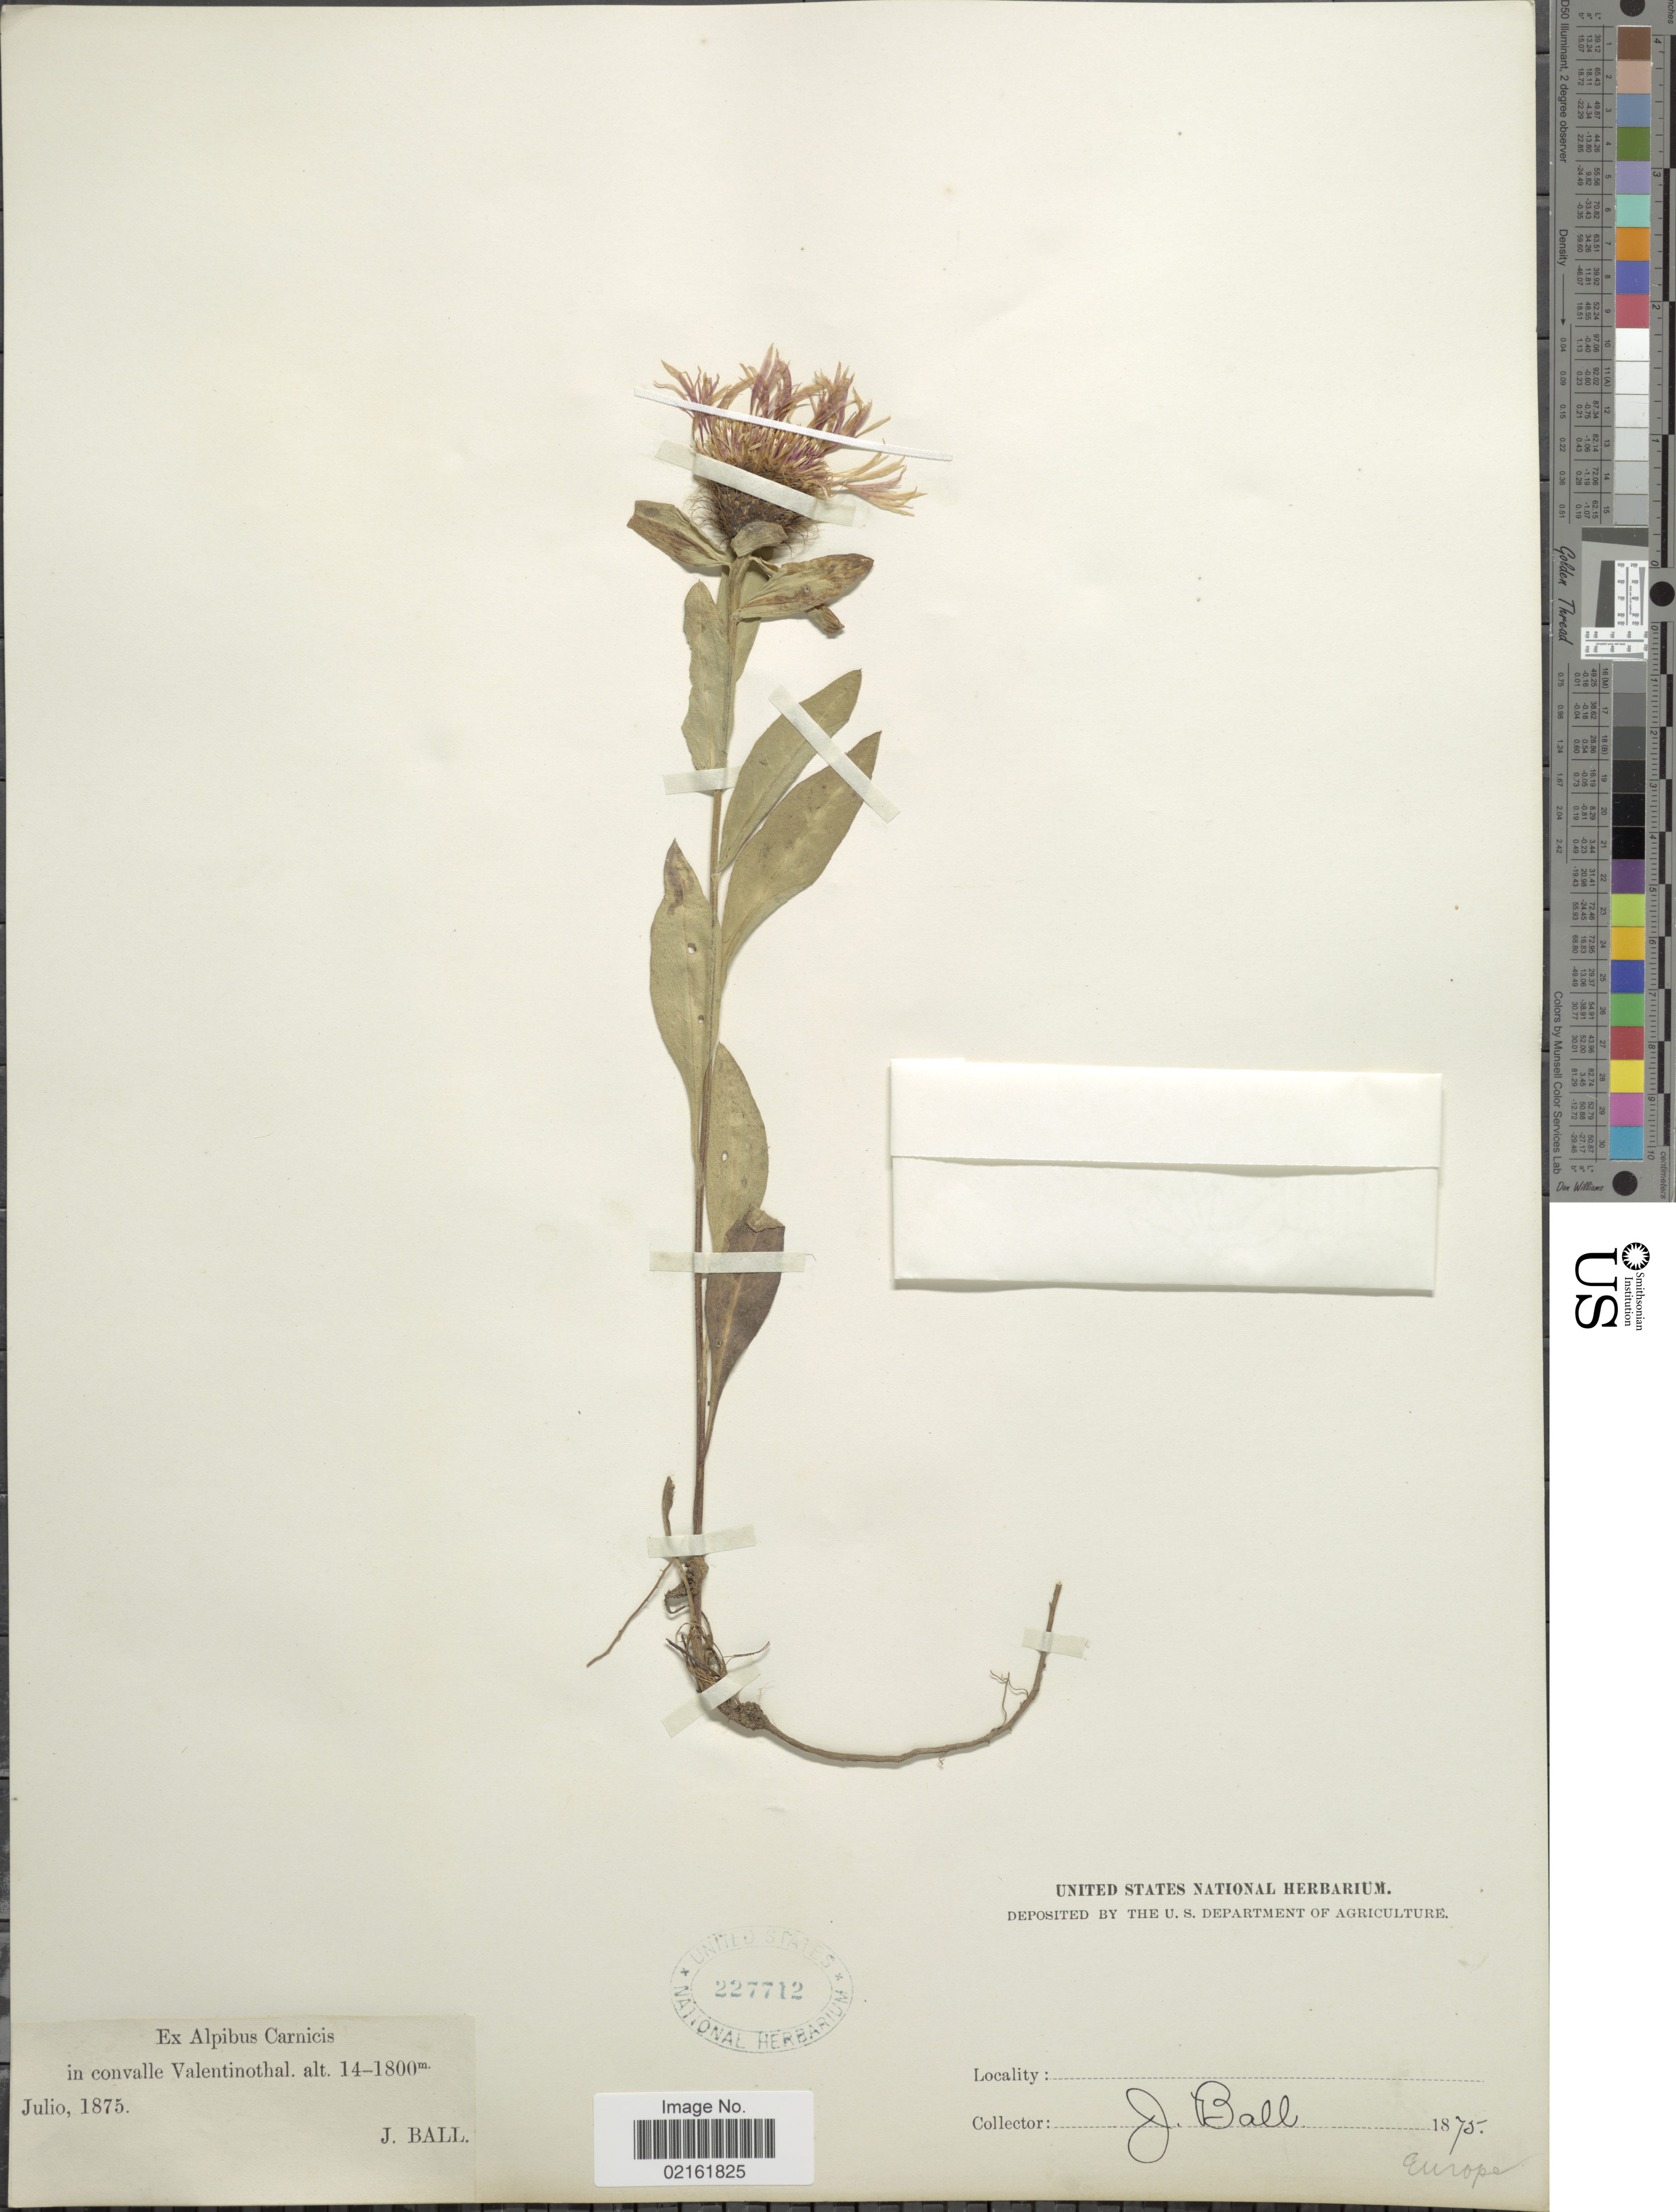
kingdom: Plantae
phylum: Tracheophyta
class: Magnoliopsida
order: Asterales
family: Asteraceae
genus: Centaurea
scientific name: Centaurea sp.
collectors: J. Ball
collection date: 1875-07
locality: In convalle Valentinothal, Alpibus Carnicis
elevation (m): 1400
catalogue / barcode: US 227712